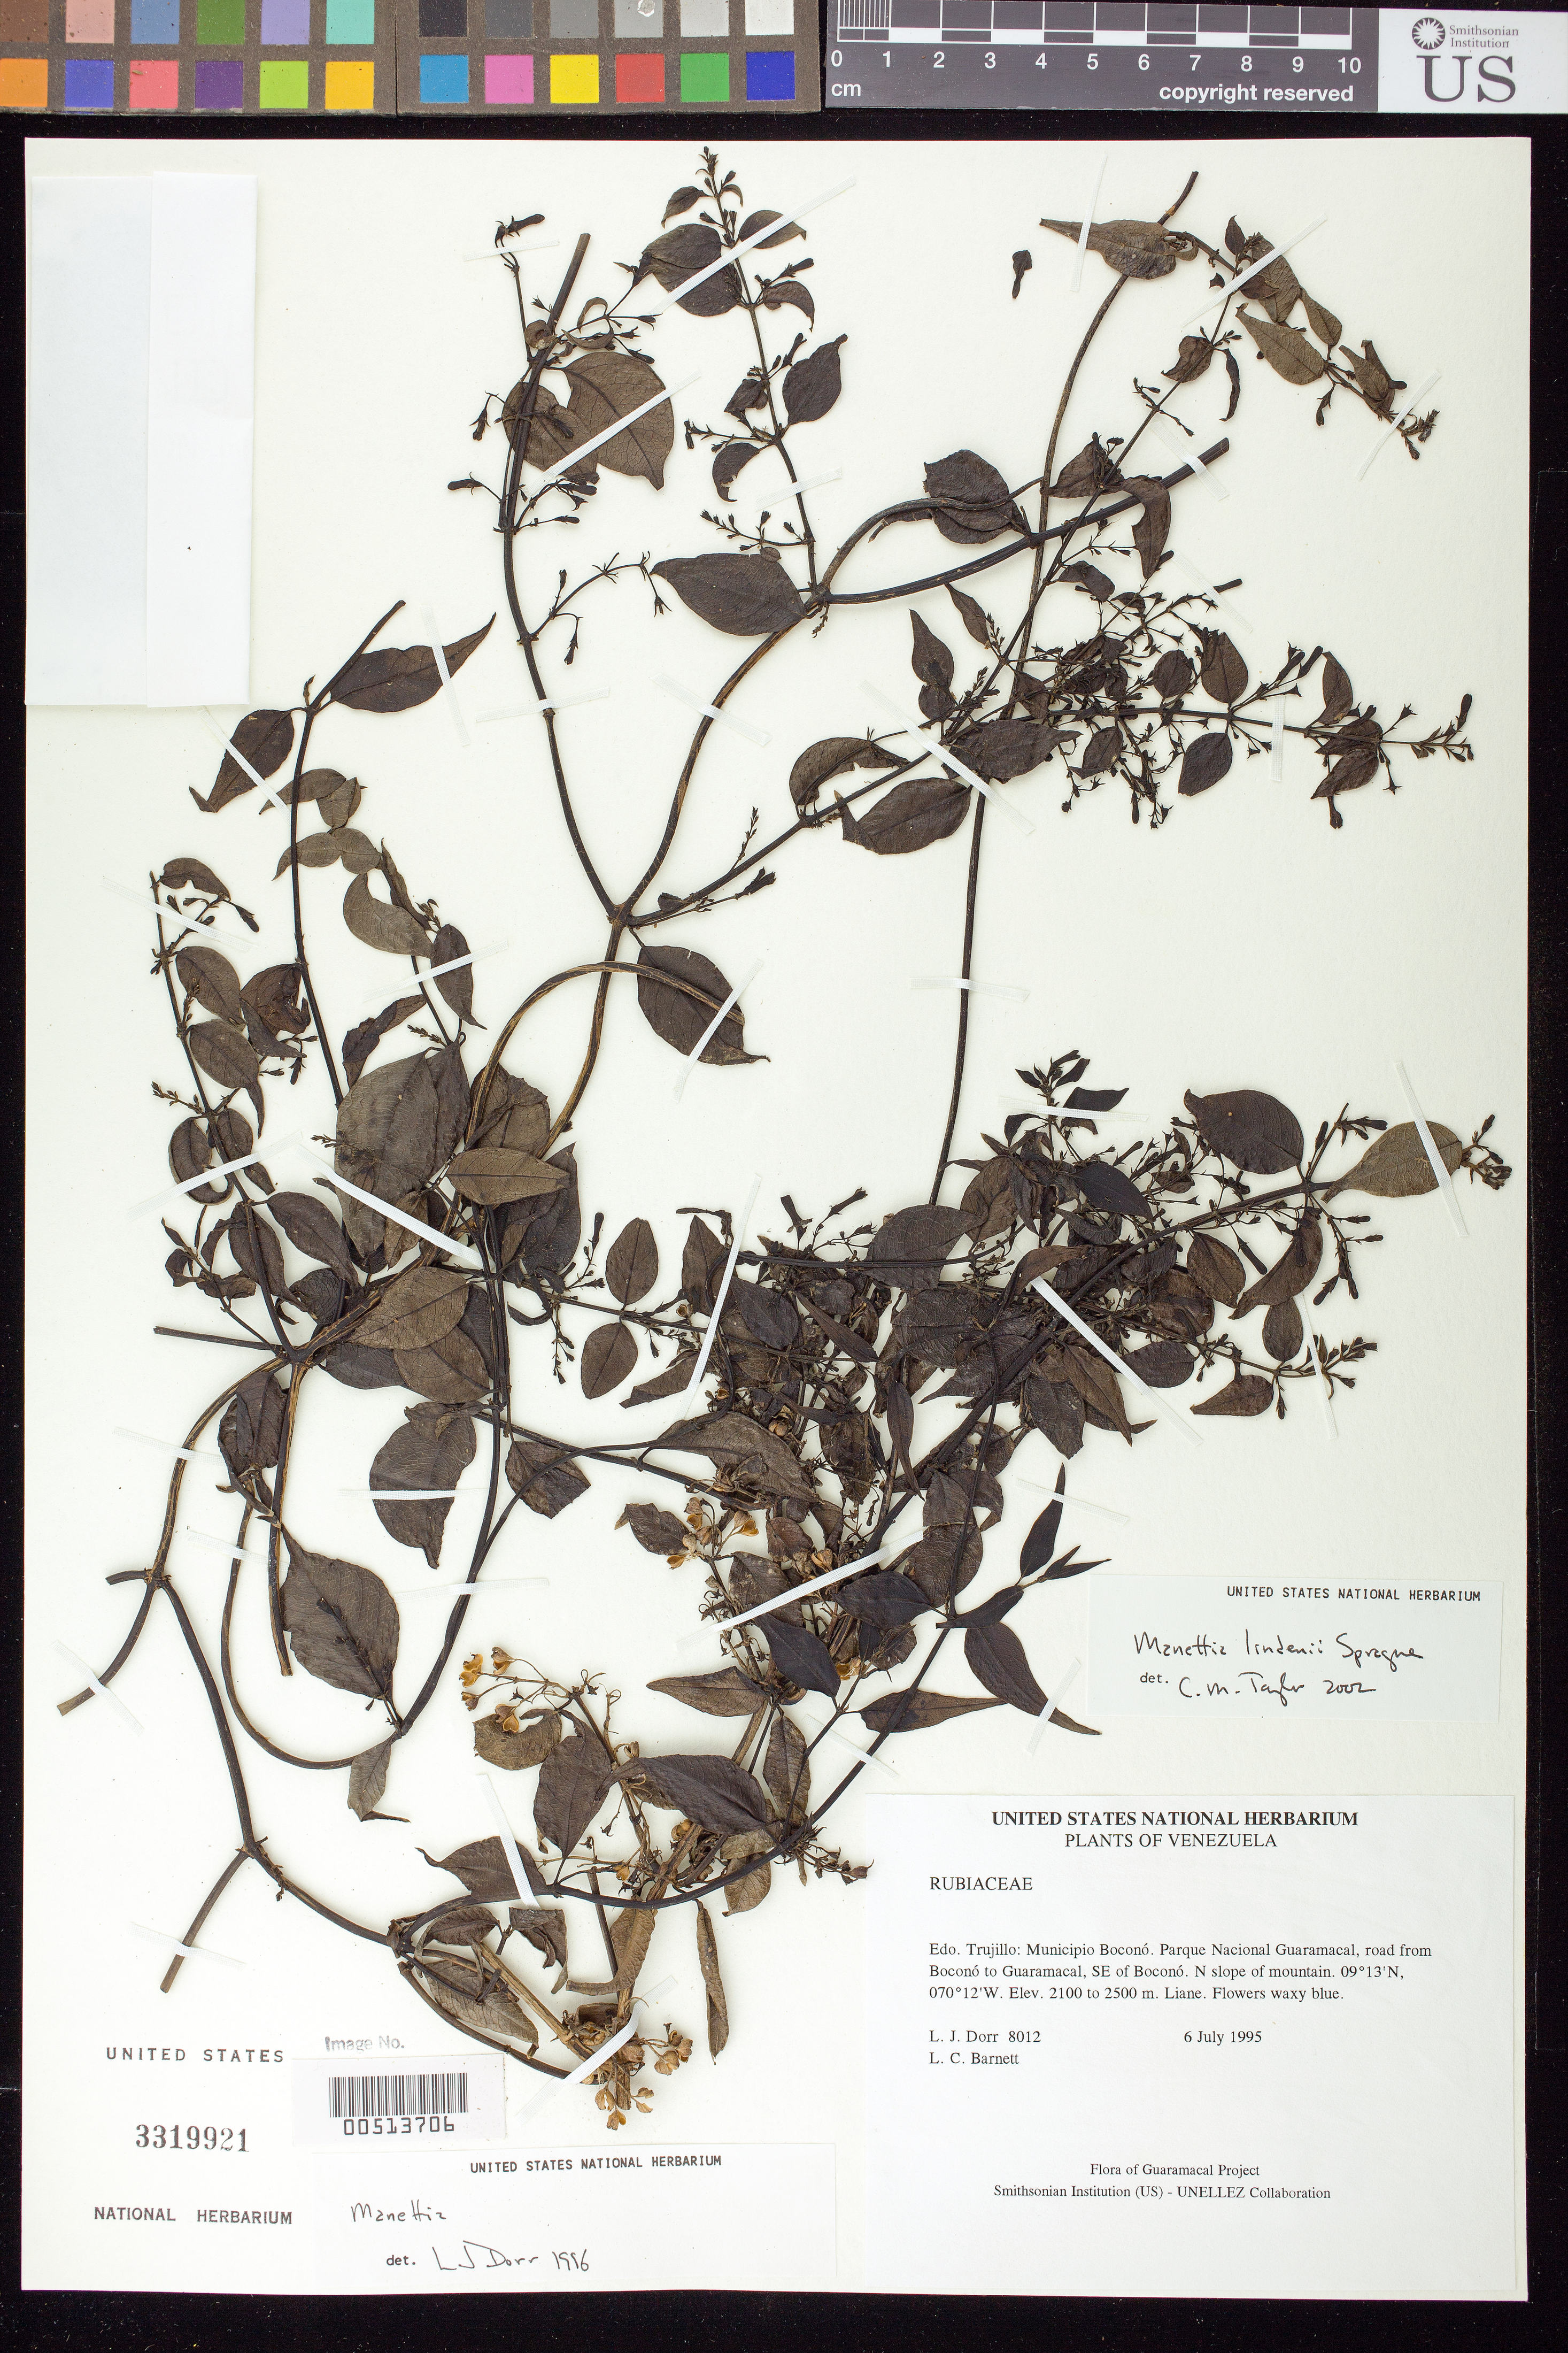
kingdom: Plantae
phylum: Tracheophyta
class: Magnoliopsida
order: Gentianales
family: Rubiaceae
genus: Manettia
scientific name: Manettia sp.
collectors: L. J. Dorr & L. C. Barnett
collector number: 8012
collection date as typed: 06 Jul 1995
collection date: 1995-07-06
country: Venezuela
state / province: Trujillo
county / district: Boconó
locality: Parque Nacional Guaramacal, road from Boconó to Guaramacal, SE of Boconó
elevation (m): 2100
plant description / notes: K, MO, PORT, US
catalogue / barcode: US 3319921